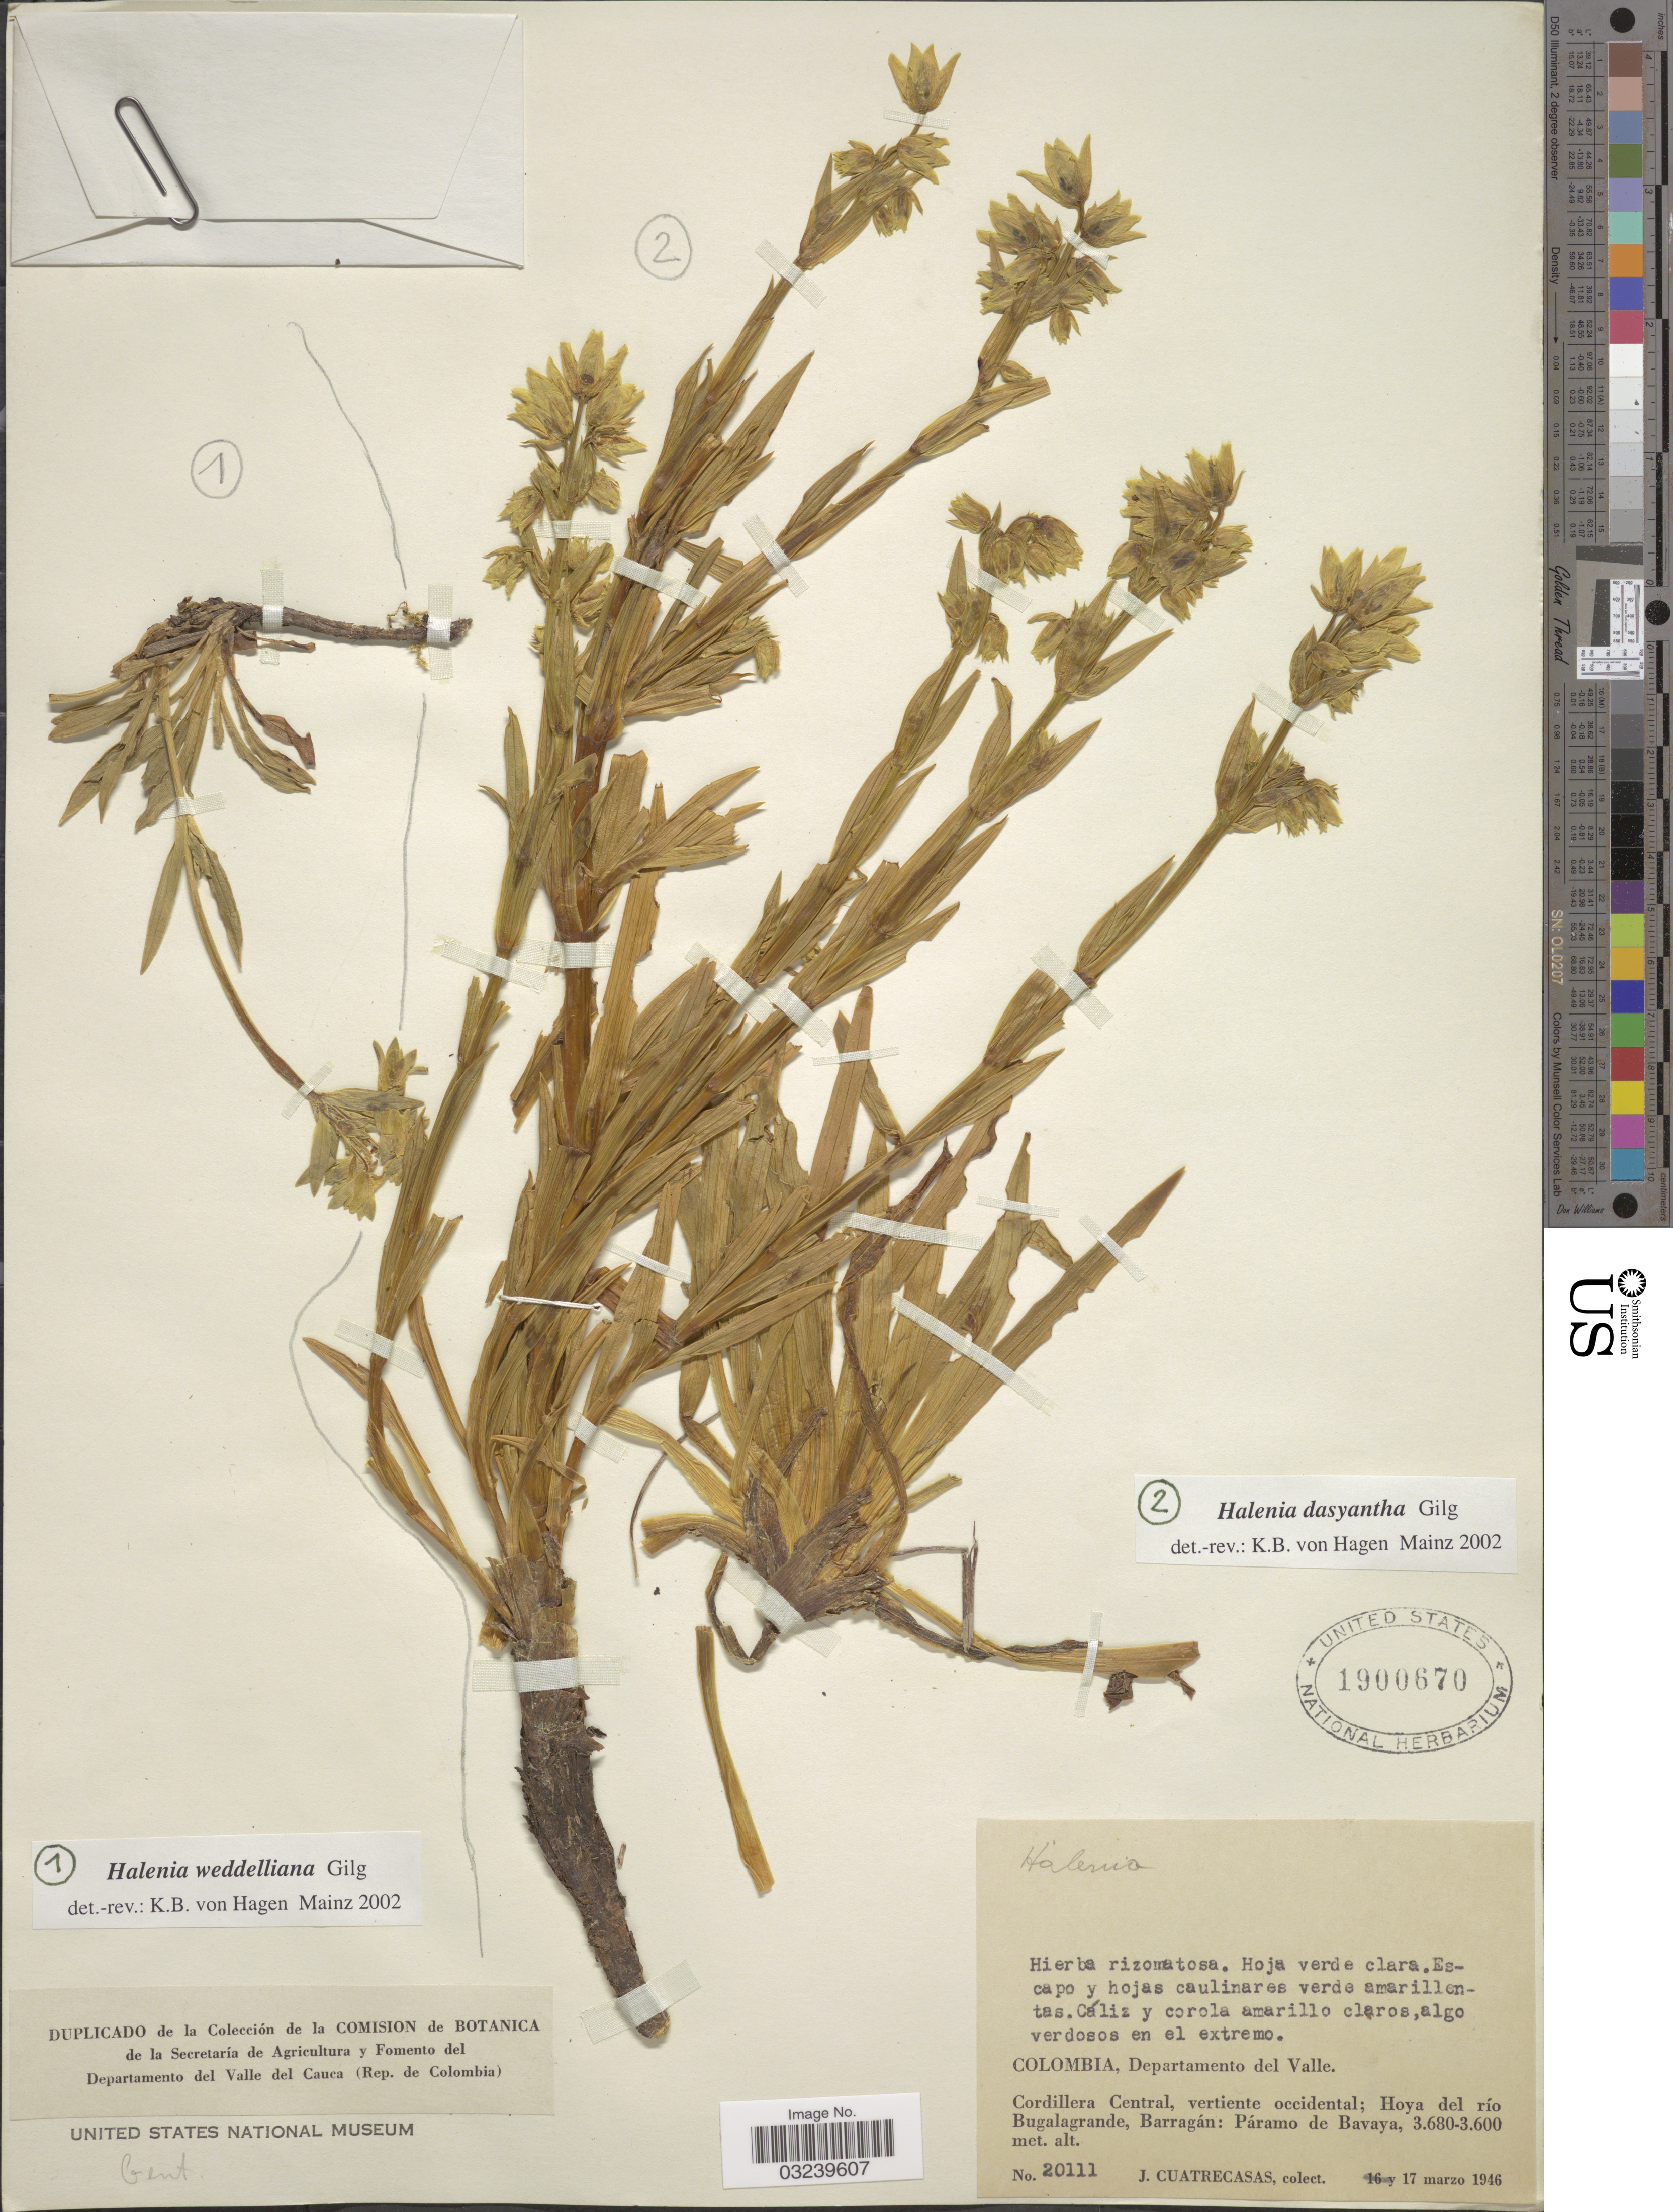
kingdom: Plantae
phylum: Tracheophyta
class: Magnoliopsida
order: Gentianales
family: Gentianaceae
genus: Halenia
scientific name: Halenia weddelliana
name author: Gilg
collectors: J. Cuatrecasas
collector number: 20111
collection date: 1946-03-17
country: Colombia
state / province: Valle del Cauca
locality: Departamento del Valle, Cordillera Central, vertiente occidental; Hoya del río Bugalagrande, Barragán: Páramo de Bavaya.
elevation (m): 3600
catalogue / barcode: US 1900670